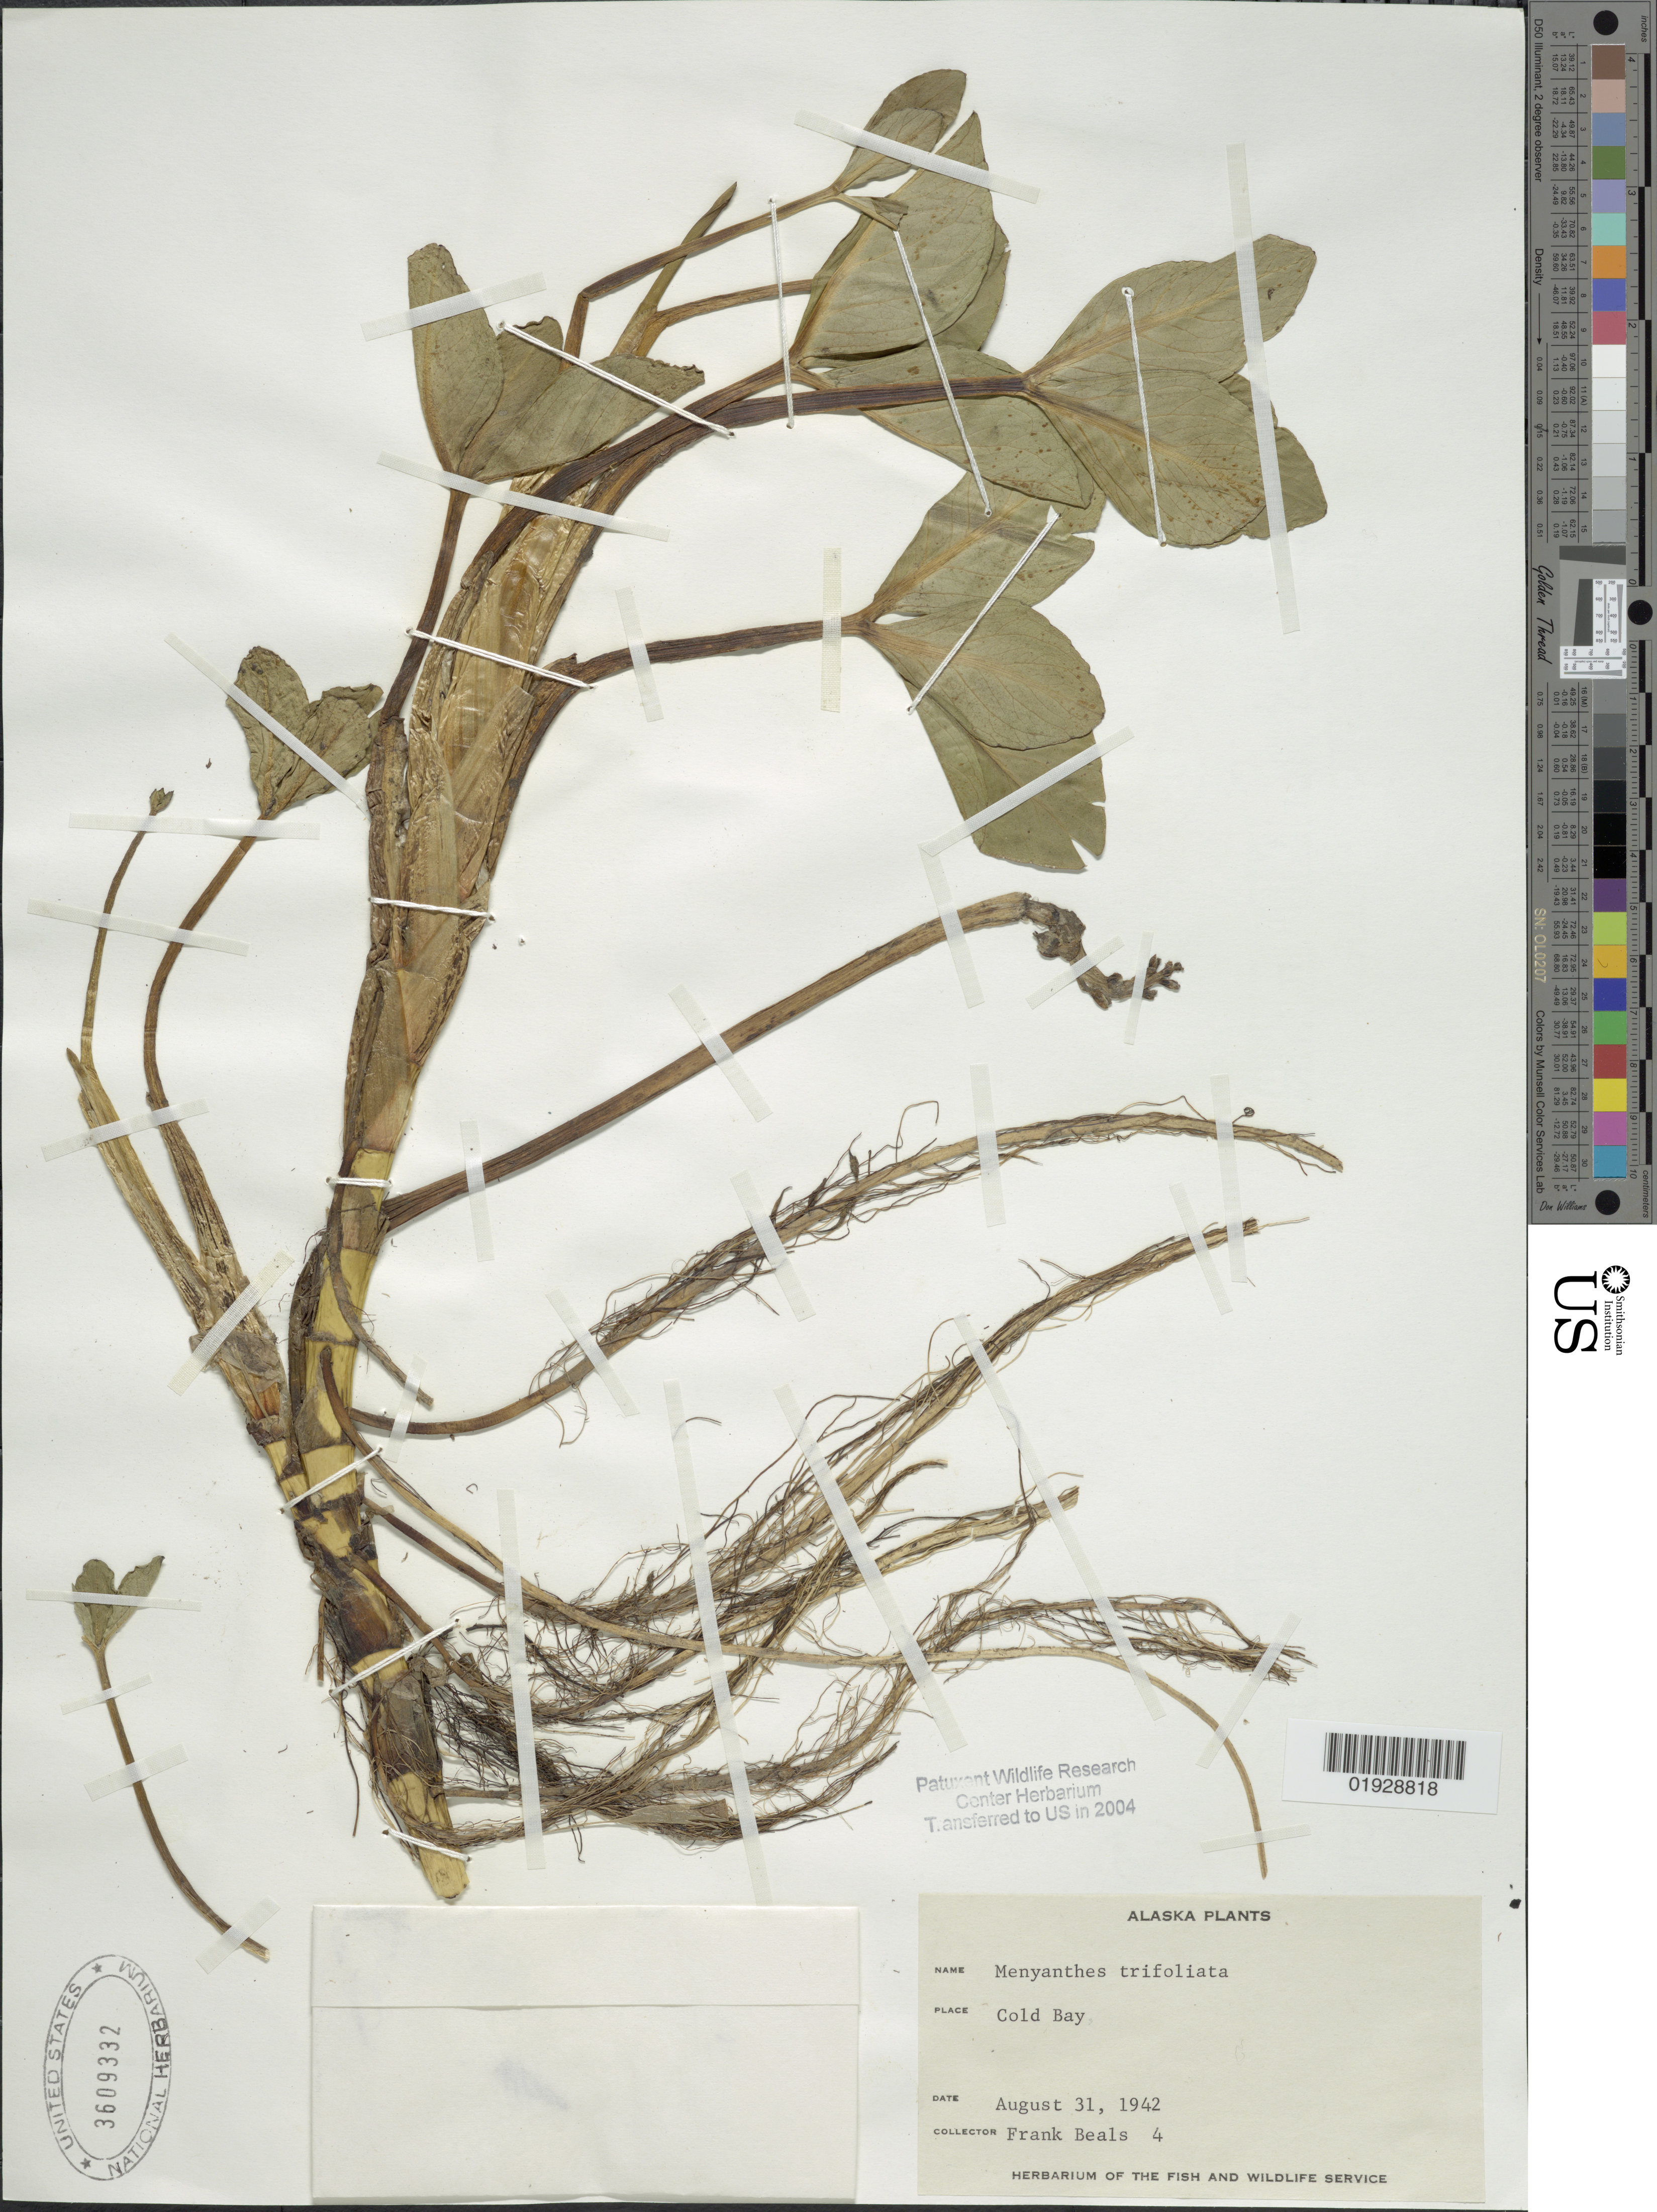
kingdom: Plantae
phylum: Tracheophyta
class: Magnoliopsida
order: Asterales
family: Menyanthaceae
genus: Menyanthes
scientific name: Menyanthes trifoliata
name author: L.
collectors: F. Beals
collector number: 4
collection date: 1942-08-31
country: United States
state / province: Alaska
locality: Cold Bay.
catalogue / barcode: US 3609332